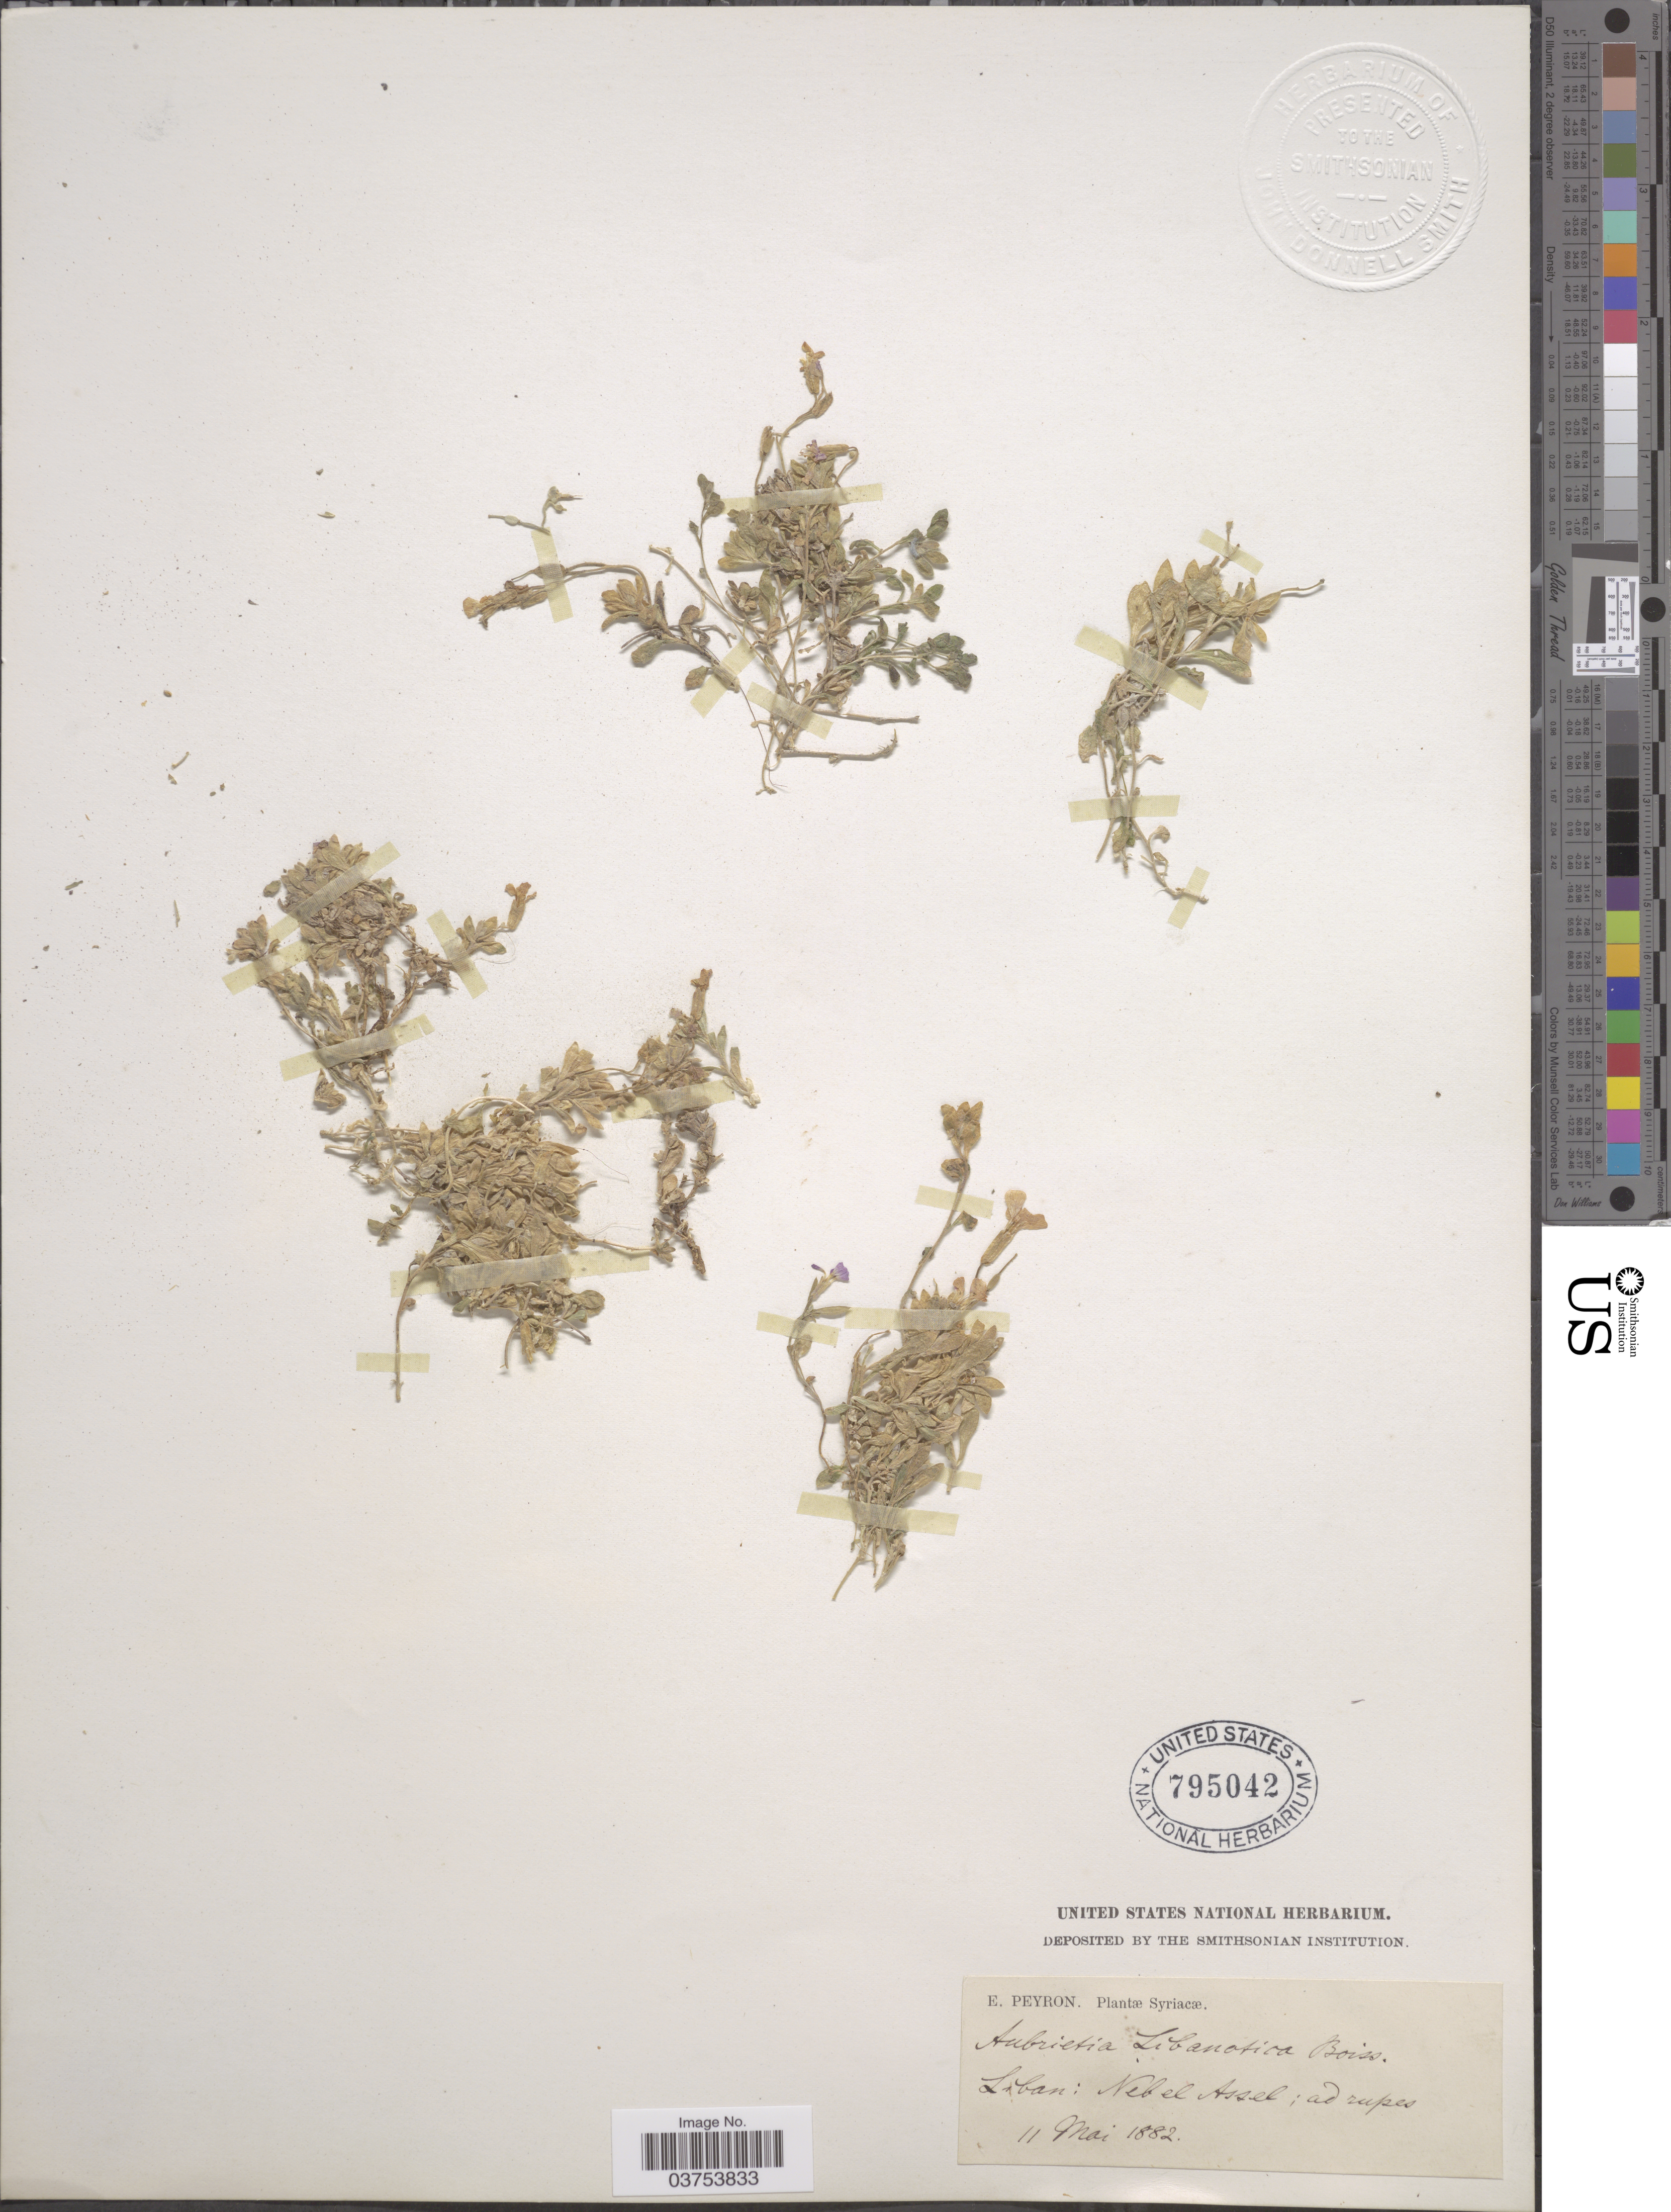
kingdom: Plantae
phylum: Tracheophyta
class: Magnoliopsida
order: Brassicales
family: Brassicaceae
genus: Aubrieta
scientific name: Aubrieta libanotica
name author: Boiss. & Hohen.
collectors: E. Peyron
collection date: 1882-05-11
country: Lebanon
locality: Liban: Nebel Assel; ad rupes.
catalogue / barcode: US 795042